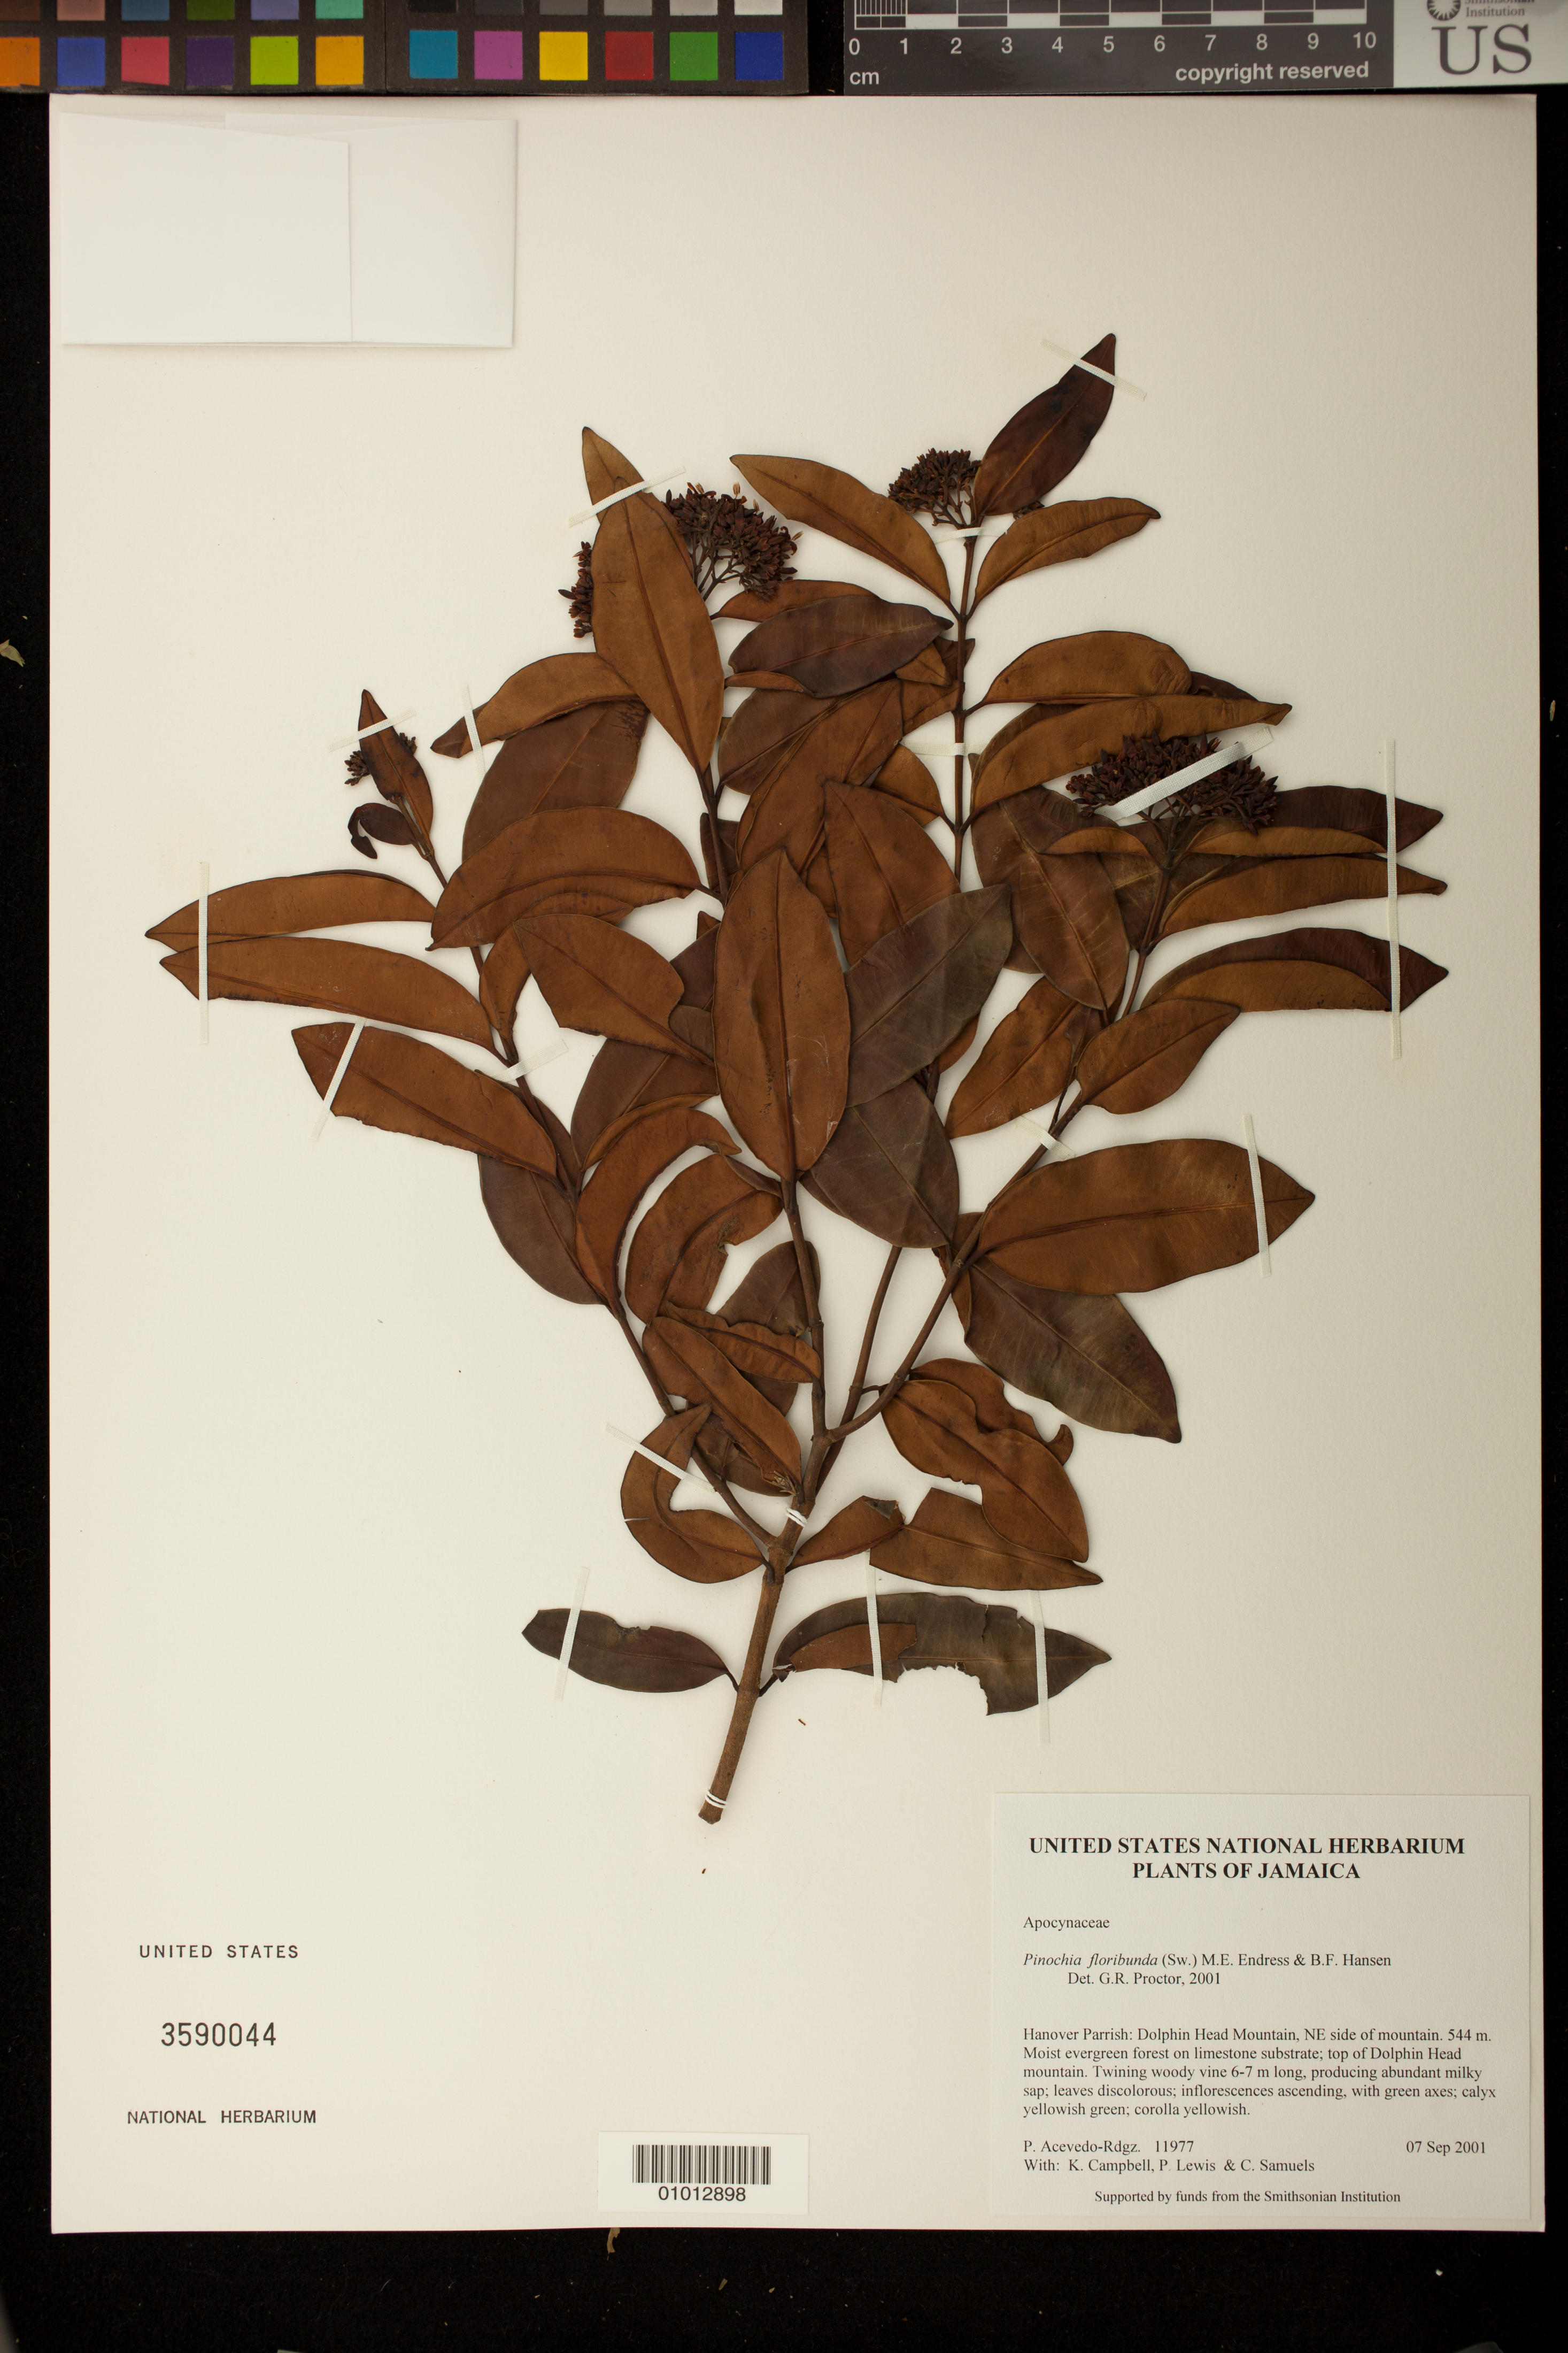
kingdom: Plantae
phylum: Tracheophyta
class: Magnoliopsida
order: Gentianales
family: Apocynaceae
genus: Pinochia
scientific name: Pinochia floribunda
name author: (Sw.) M.E. Endress & B.F. Hansen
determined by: Proctor, G. R.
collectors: P. Acevedo-Rodr., K. Campbell, P. Lewis & C. Samuels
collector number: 11977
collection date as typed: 07 Sep 2001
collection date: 2001-09-07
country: Jamaica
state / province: Hanover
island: Jamaica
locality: Hanover Parrish: Dolphin Head Mountain, NE side of mountain.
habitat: Moist evergreen forest on limestone substrate; top of Dolphin Head mountain.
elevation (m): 544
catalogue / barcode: US 3590044